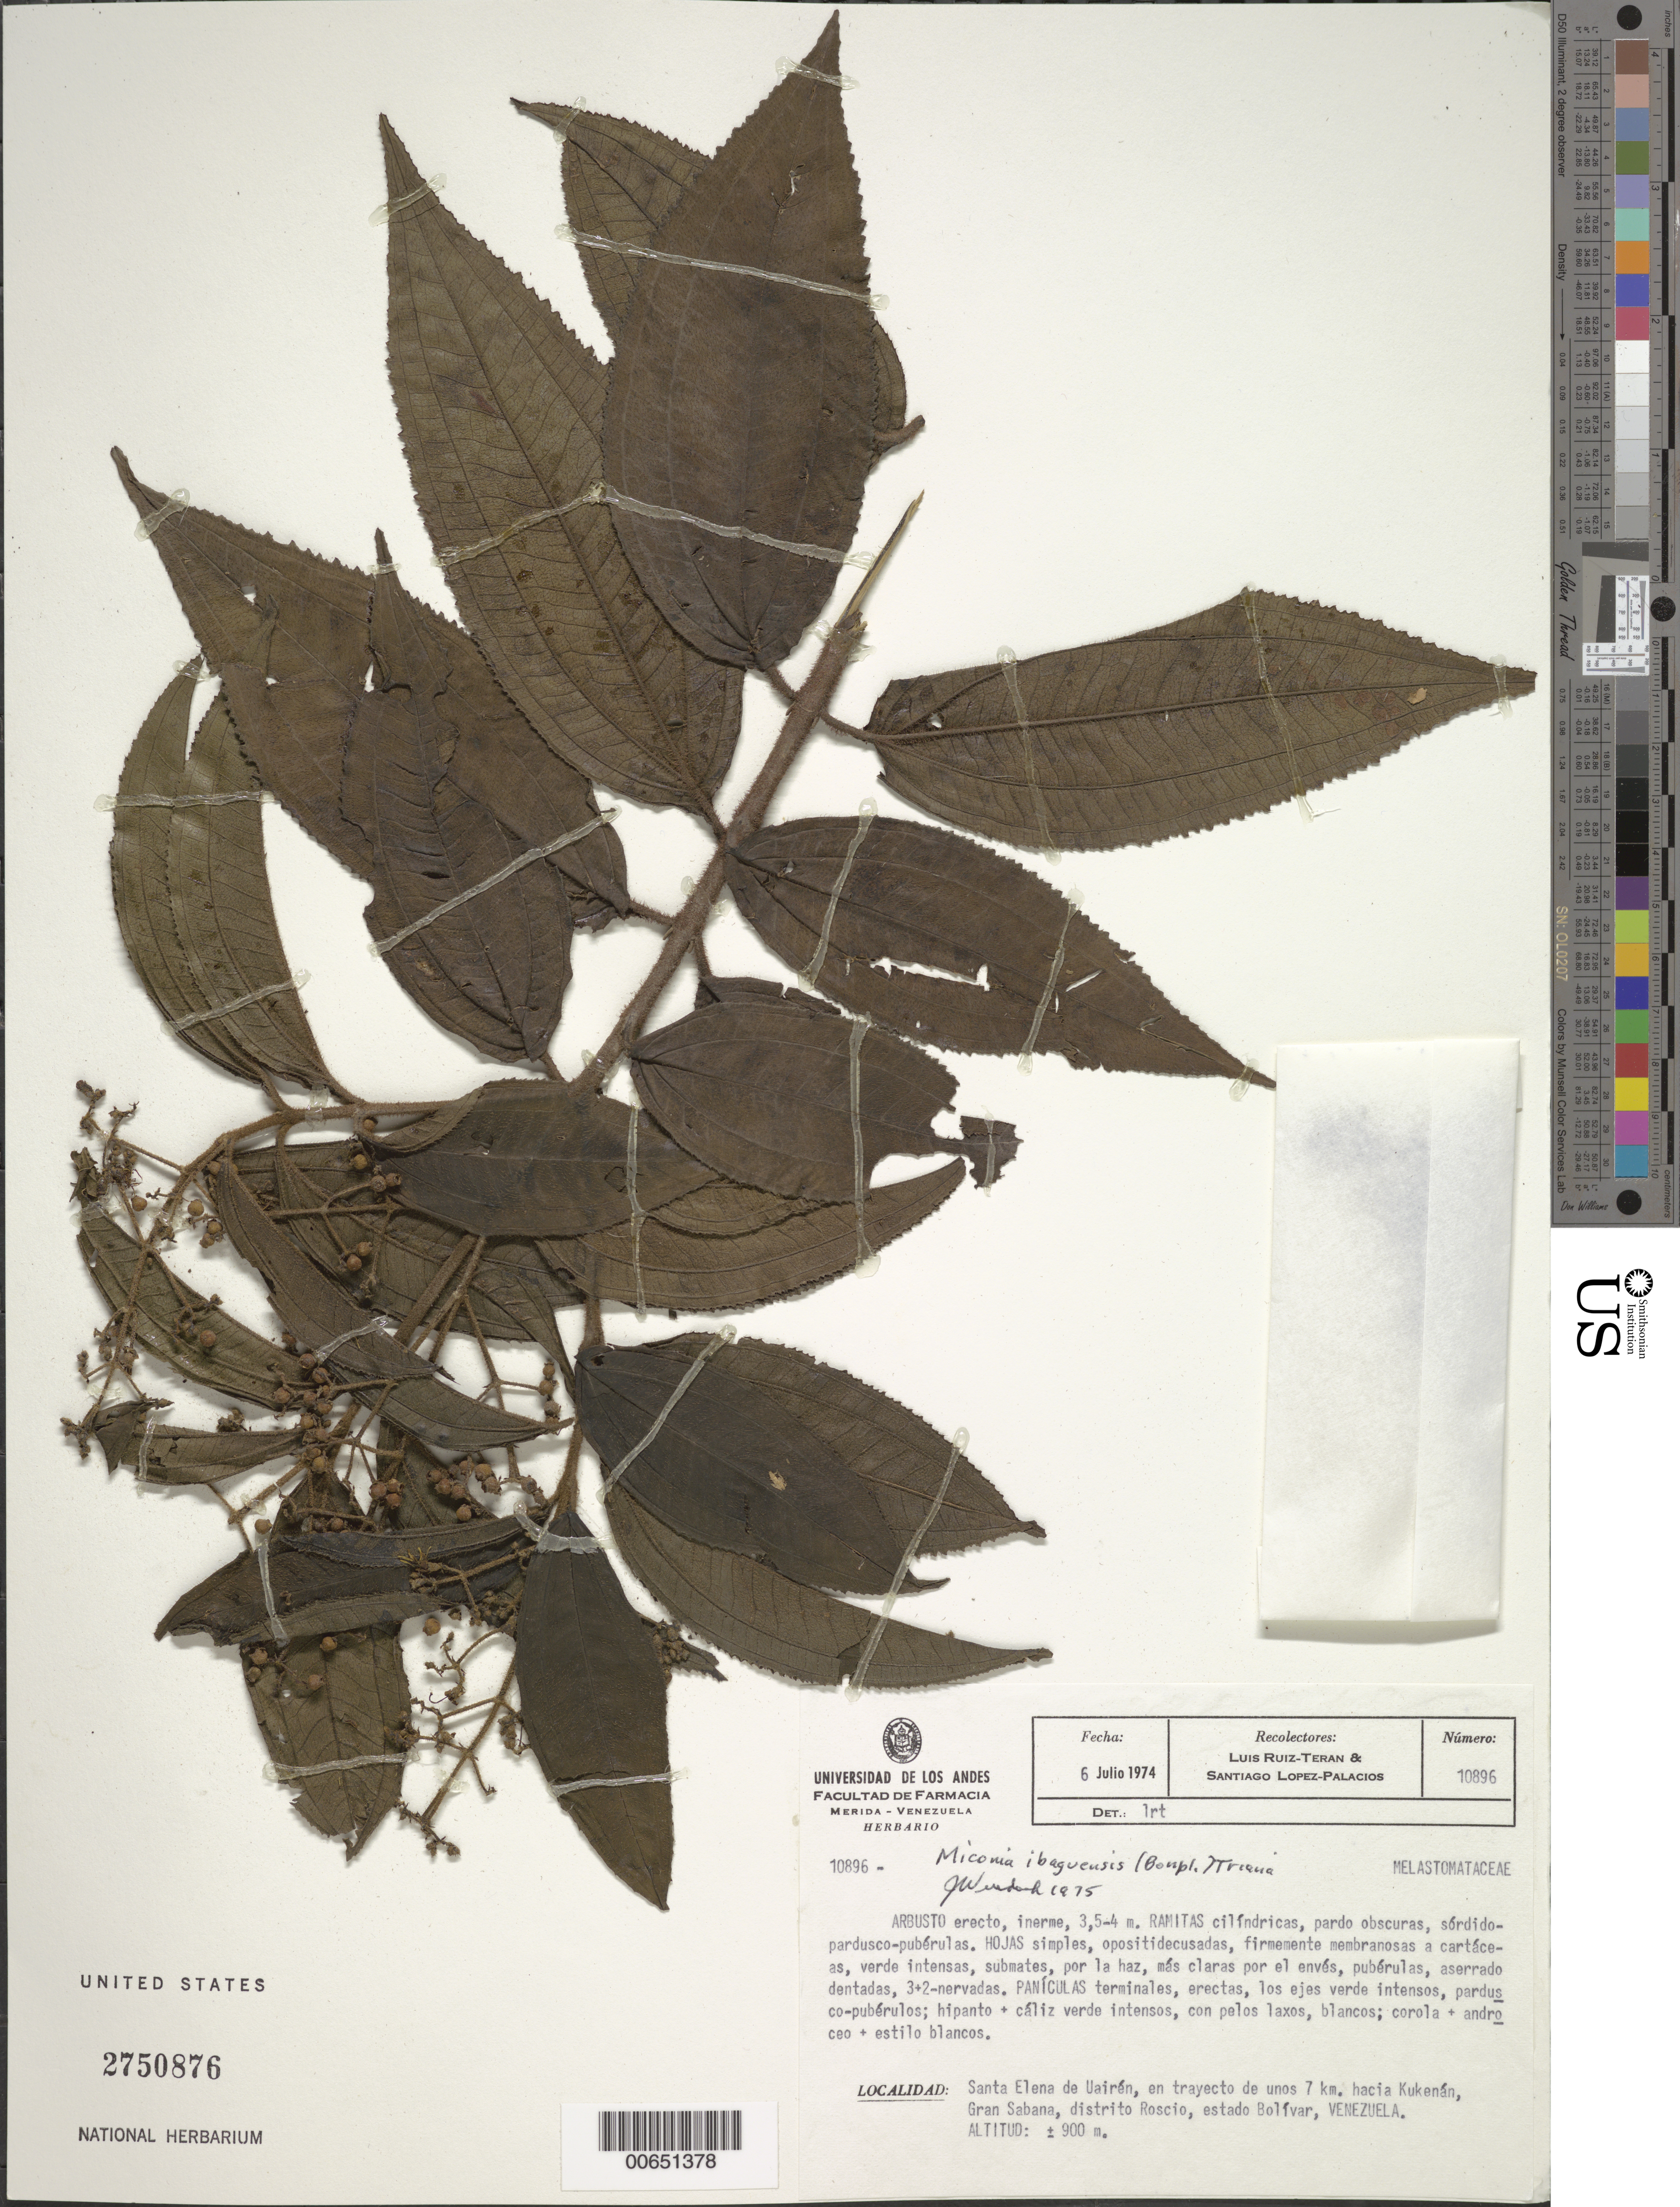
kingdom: Plantae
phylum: Tracheophyta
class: Magnoliopsida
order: Myrtales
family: Melastomataceae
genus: Miconia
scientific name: Miconia ibaguensis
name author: (Bonpl.) Triana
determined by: Wurdack, John J., (US), US (UNITED STATES)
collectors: L. E. Ruíz-Terán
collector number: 10896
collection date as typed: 6-Jul-74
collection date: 1974-07-06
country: Venezuela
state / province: Bolívar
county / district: Roscio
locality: Santa Elena de Uairen, en trayecto de unos 7km hacia Kukenan, Gran Sabana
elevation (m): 900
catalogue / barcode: US 2750876